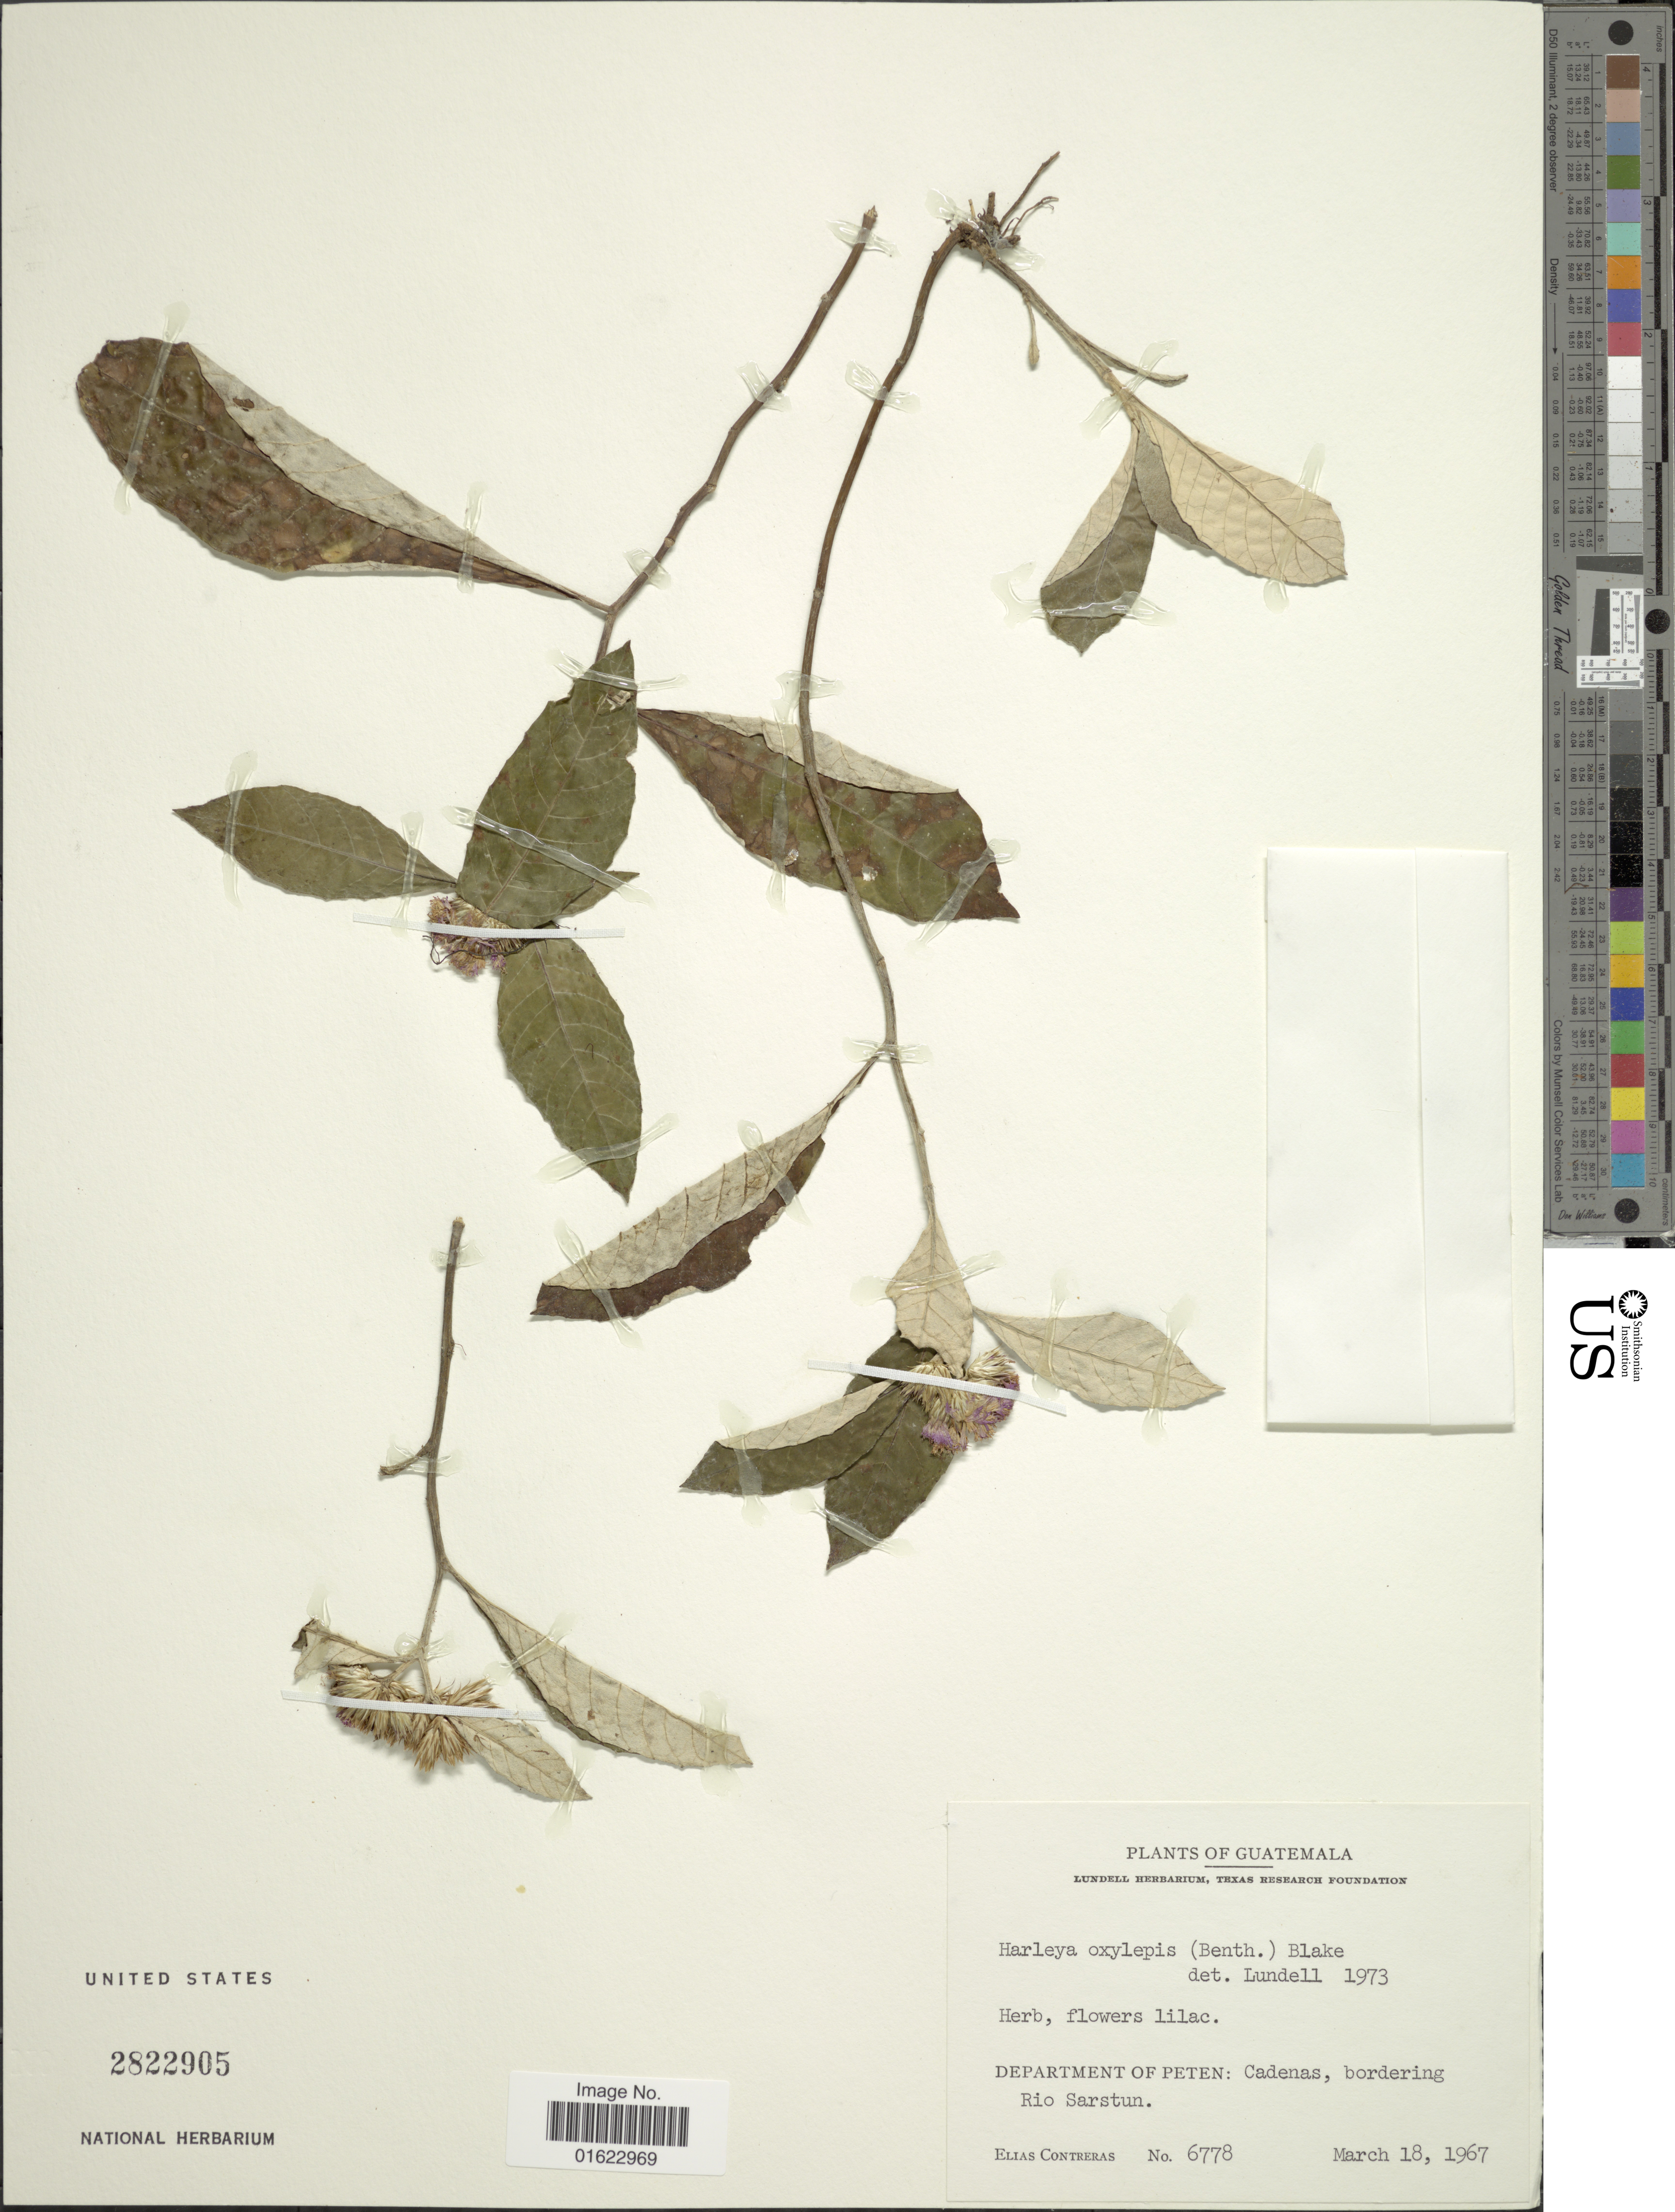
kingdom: Plantae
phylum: Tracheophyta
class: Magnoliopsida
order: Asterales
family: Asteraceae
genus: Harleya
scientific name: Harleya oxylepis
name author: (Benth.) S.F. Blake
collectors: E. Contreras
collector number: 6778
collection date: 1967-03-18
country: Guatemala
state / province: El Petén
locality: Department of Peten: Cadenas, bordering Rio Sarstun.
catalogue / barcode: US 2822905